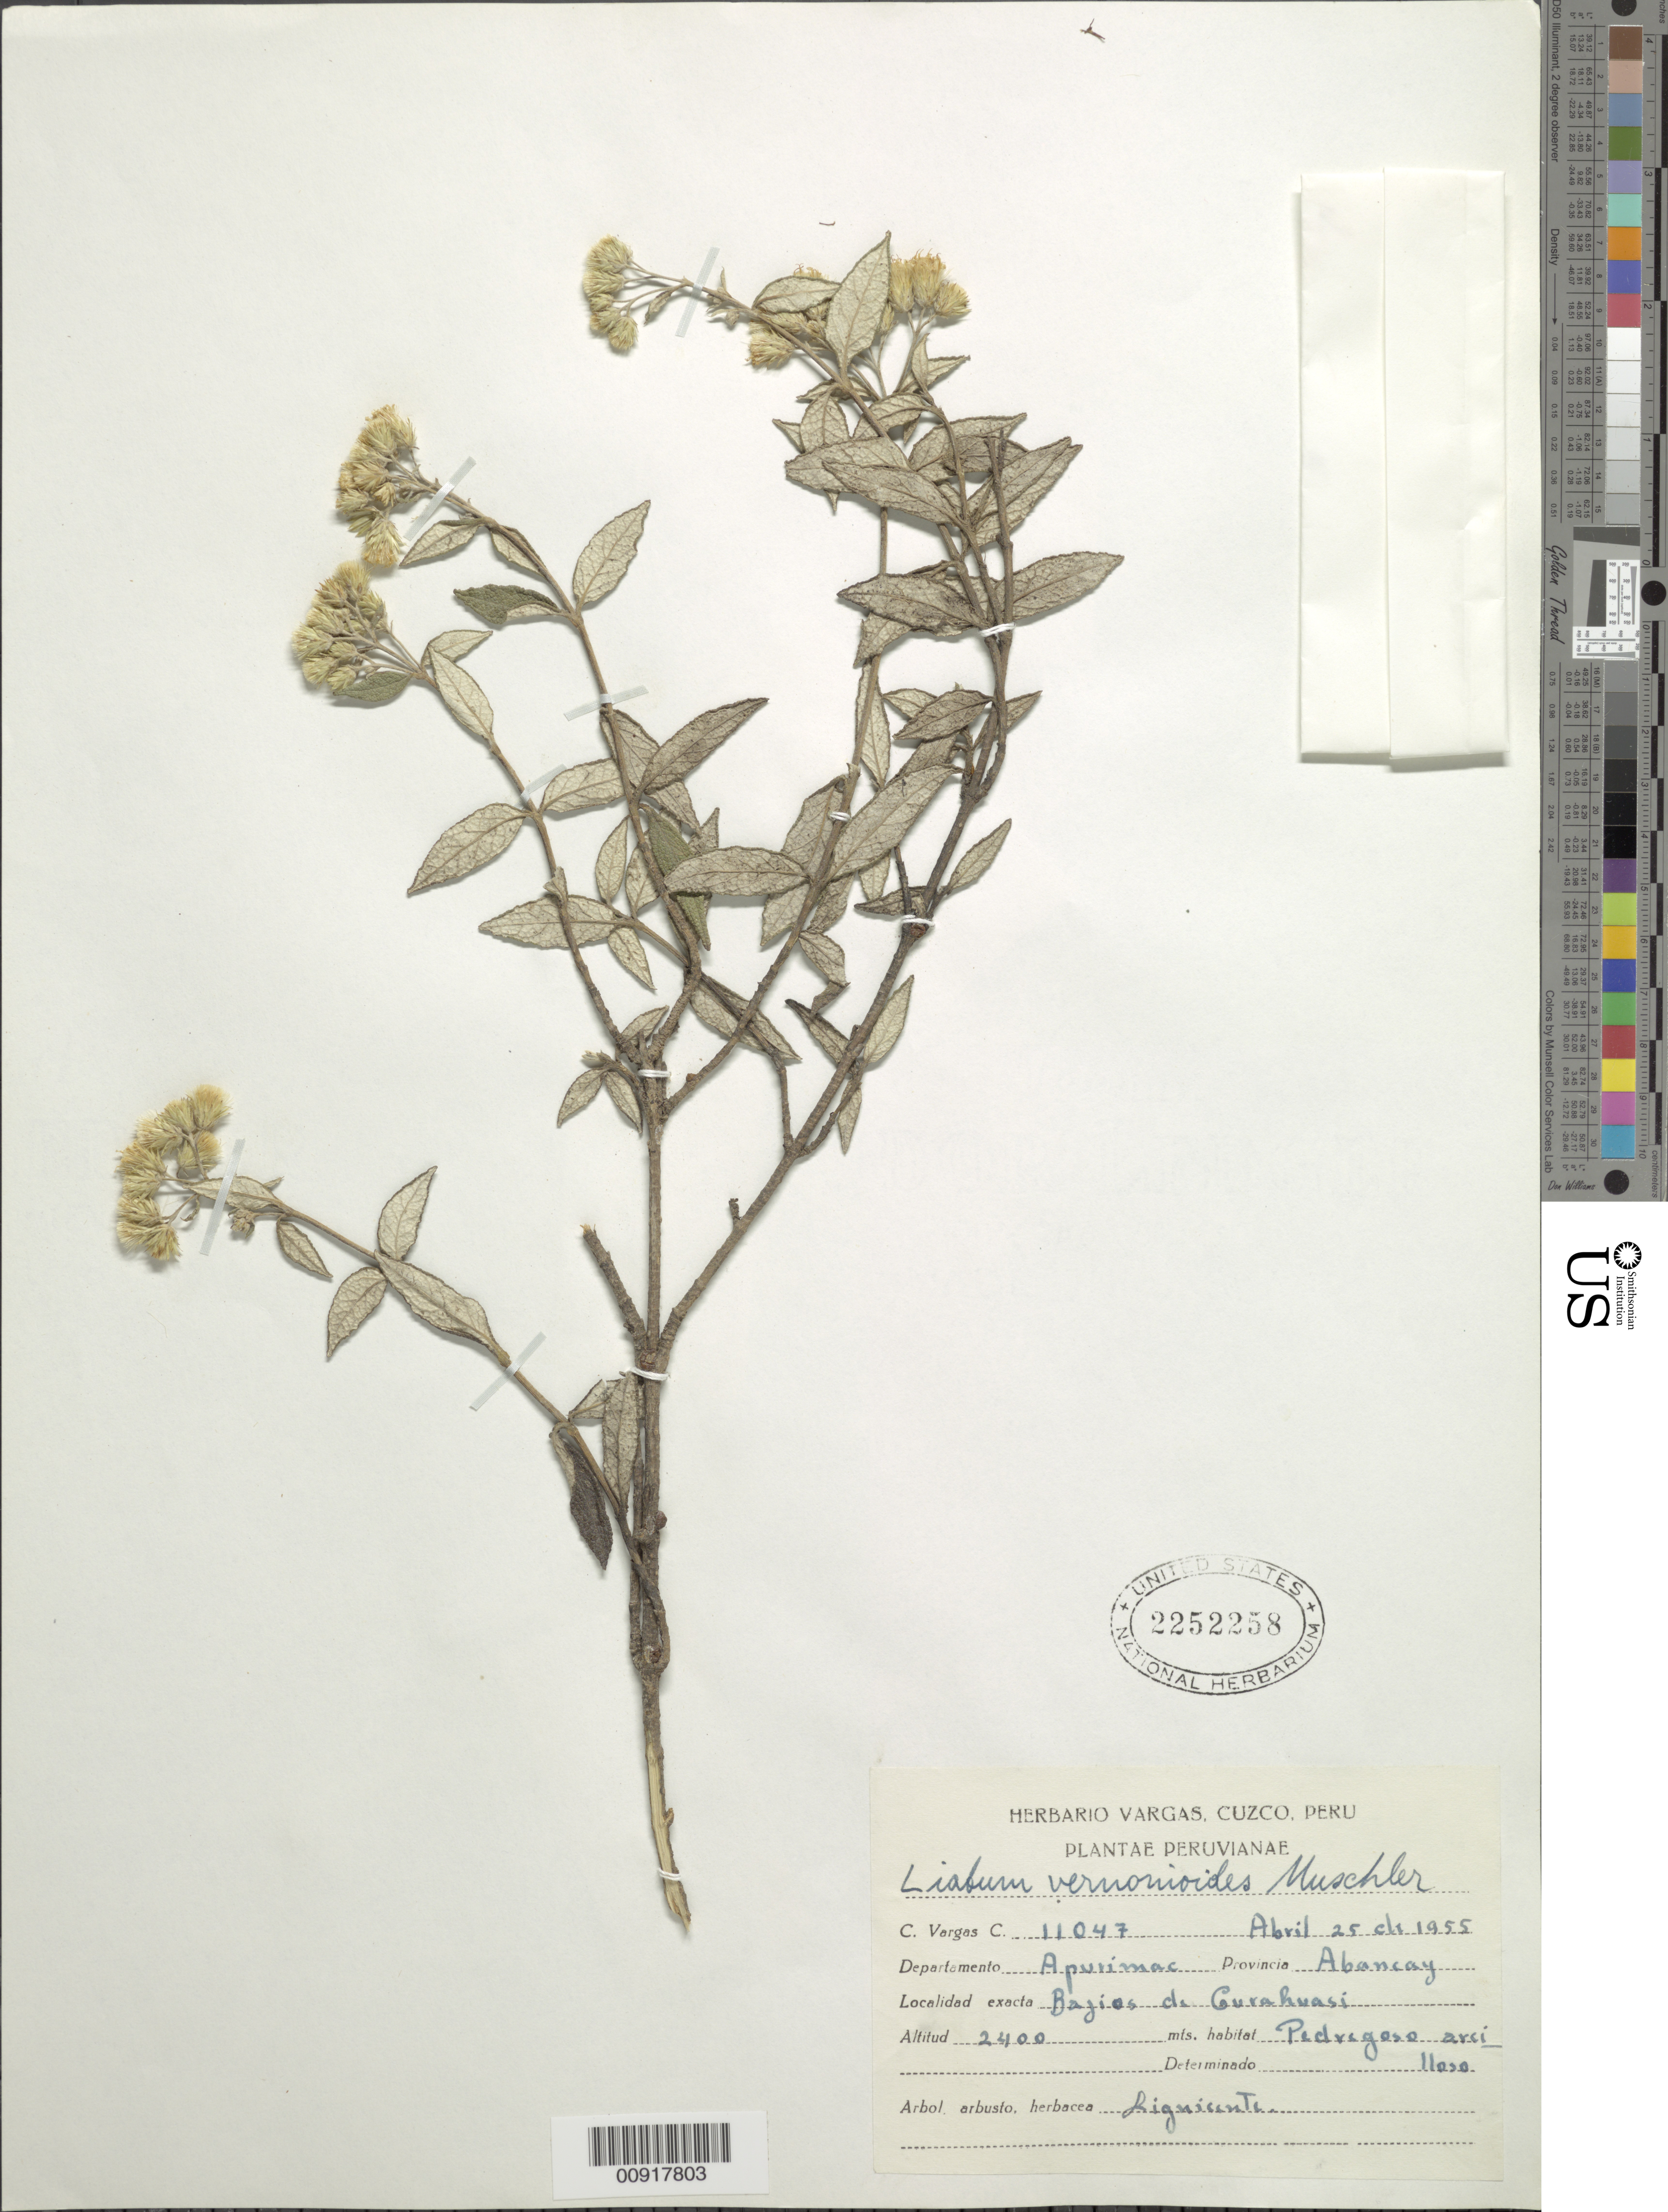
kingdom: Plantae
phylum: Tracheophyta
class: Magnoliopsida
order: Asterales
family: Asteraceae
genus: Ferreyranthus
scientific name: Ferreyranthus vernonioides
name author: (Muschl.) H. Rob. & Brettell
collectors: C. Vargas C.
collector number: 11047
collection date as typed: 25 April 1955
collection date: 1955-04-25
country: Peru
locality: Prov. Abancay, Dpto. Apurímac, Curahuasi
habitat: Pedregoso arcilloso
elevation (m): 2400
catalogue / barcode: US 2252258